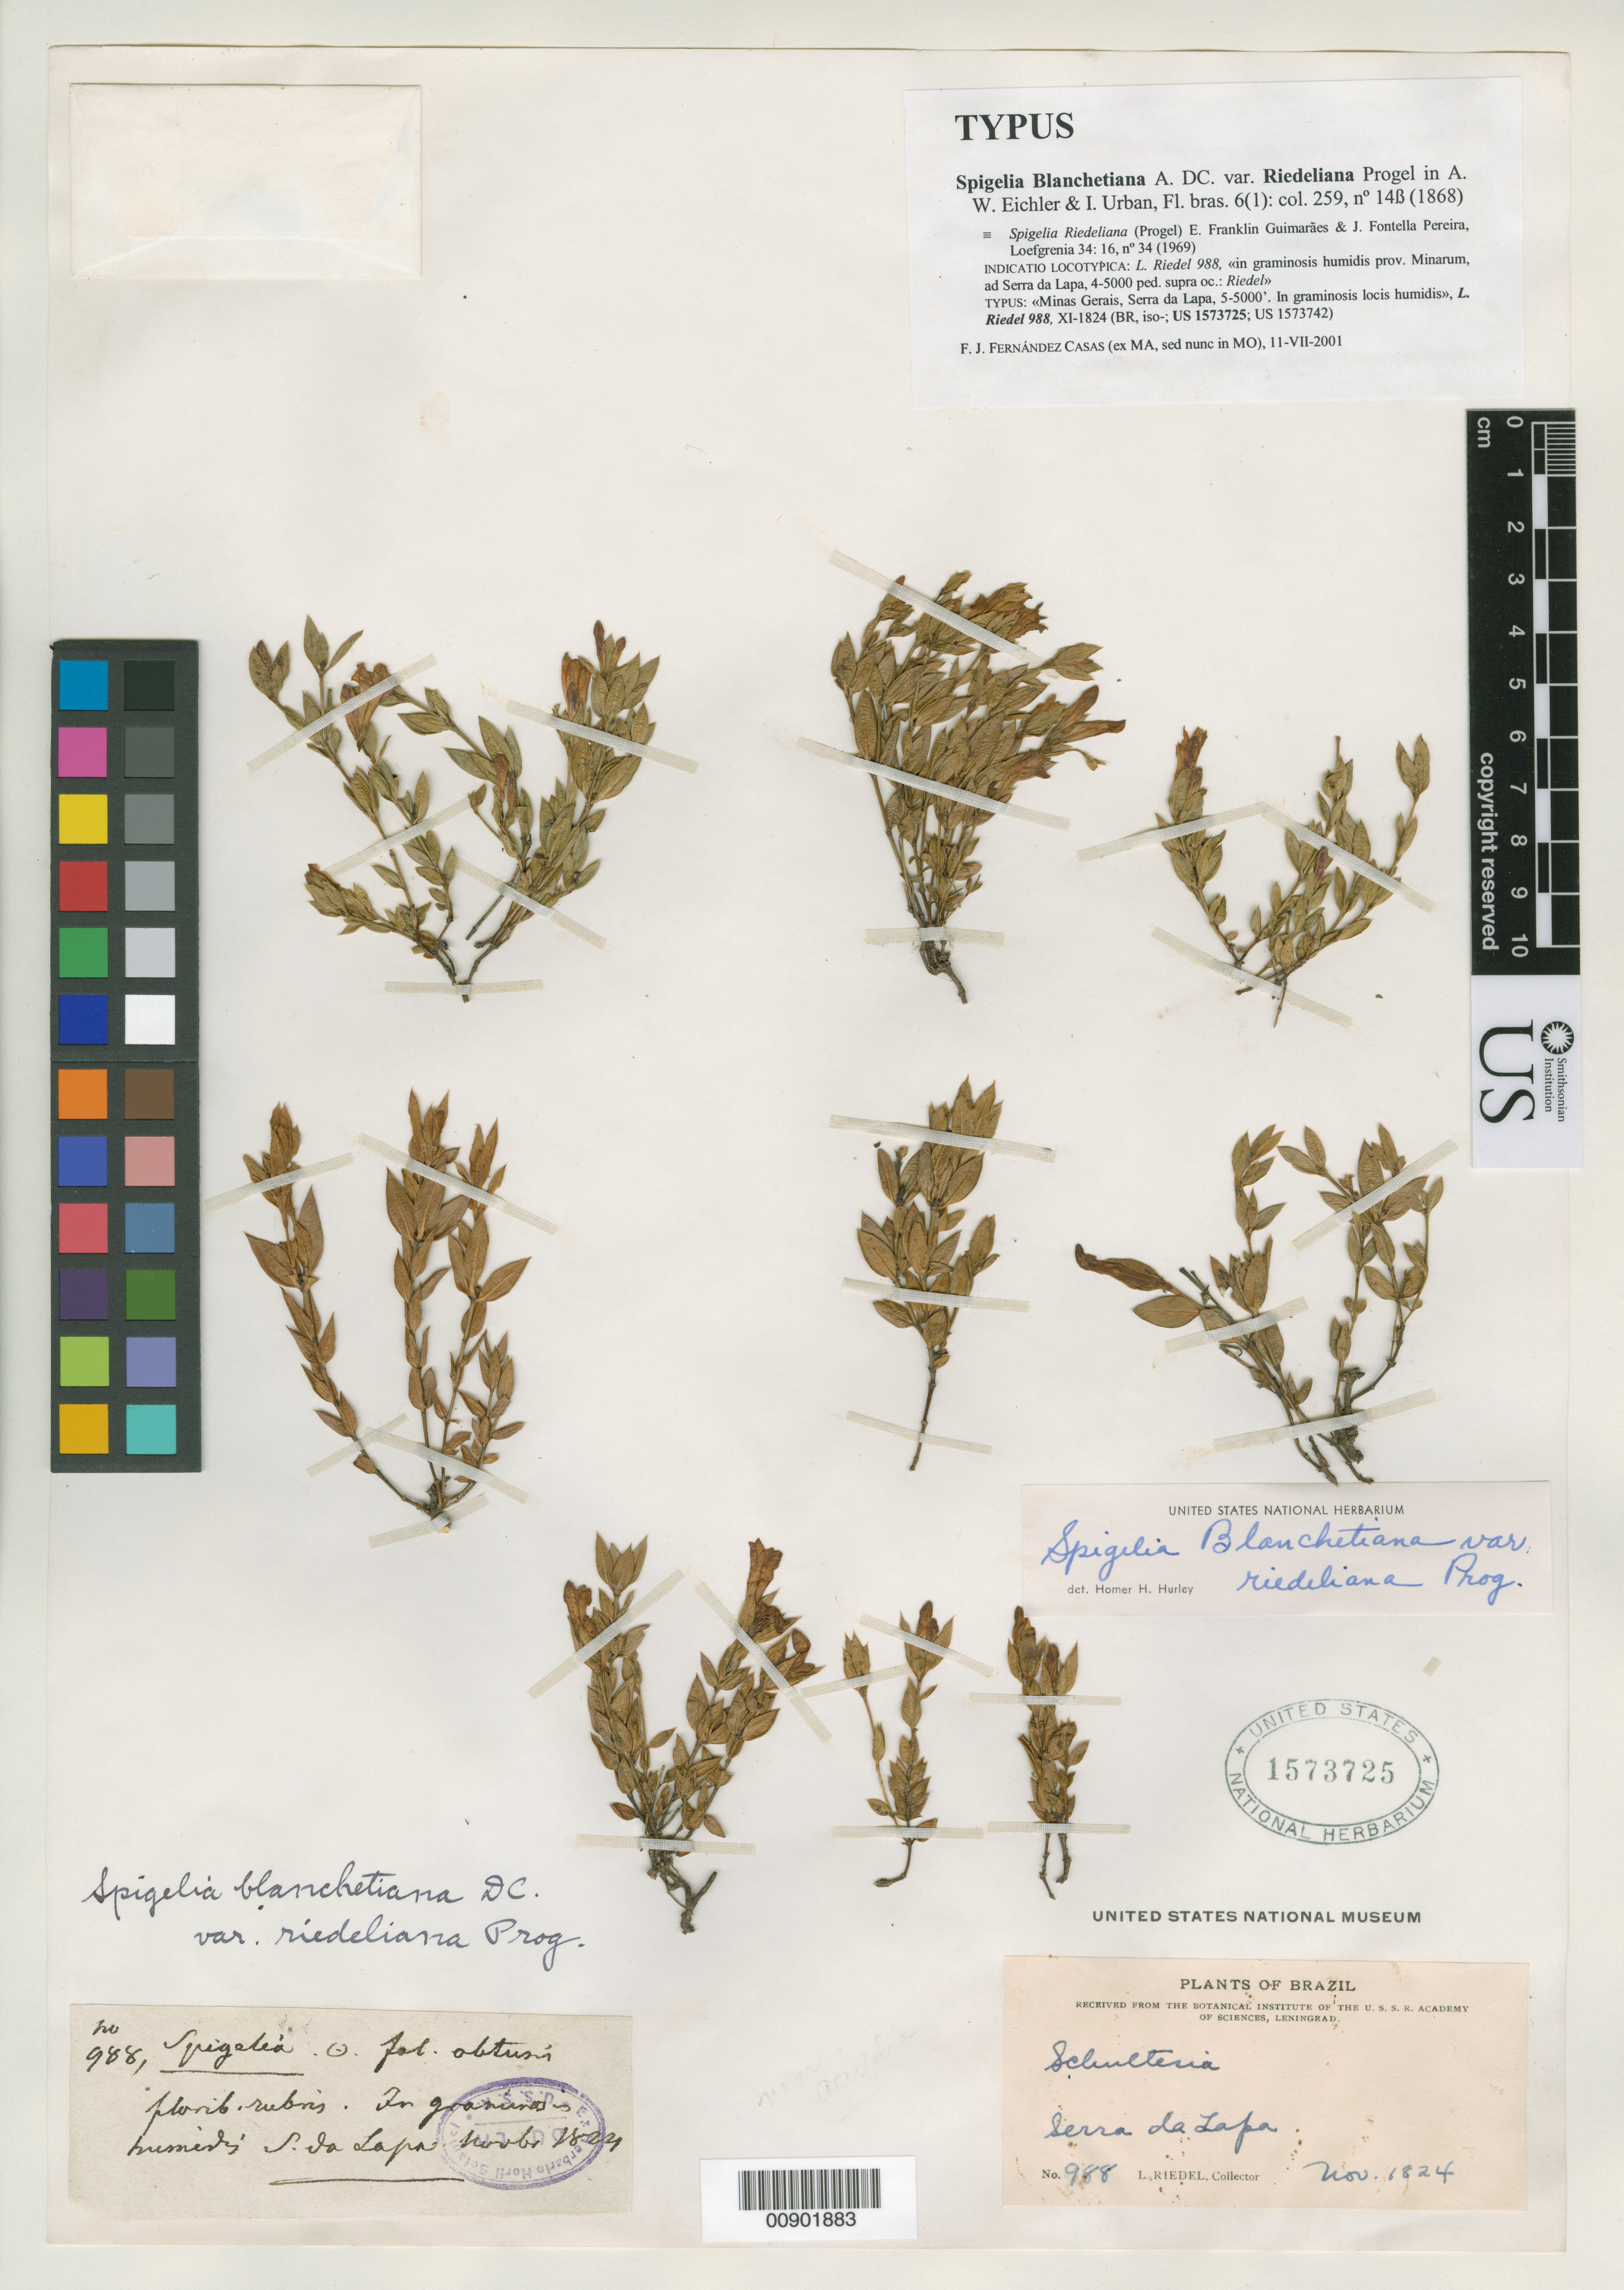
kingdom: Plantae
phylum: Tracheophyta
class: Magnoliopsida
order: Gentianales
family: Loganiaceae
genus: Spigelia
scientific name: Spigelia blanchetiana var. riedeliana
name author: Progel in Mart.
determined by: Fernández Casas, F. J.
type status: Isotype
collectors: L. Riedel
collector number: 988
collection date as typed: Nov 1824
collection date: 1824-11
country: Brazil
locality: Serra da Lapa.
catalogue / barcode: US 1573725